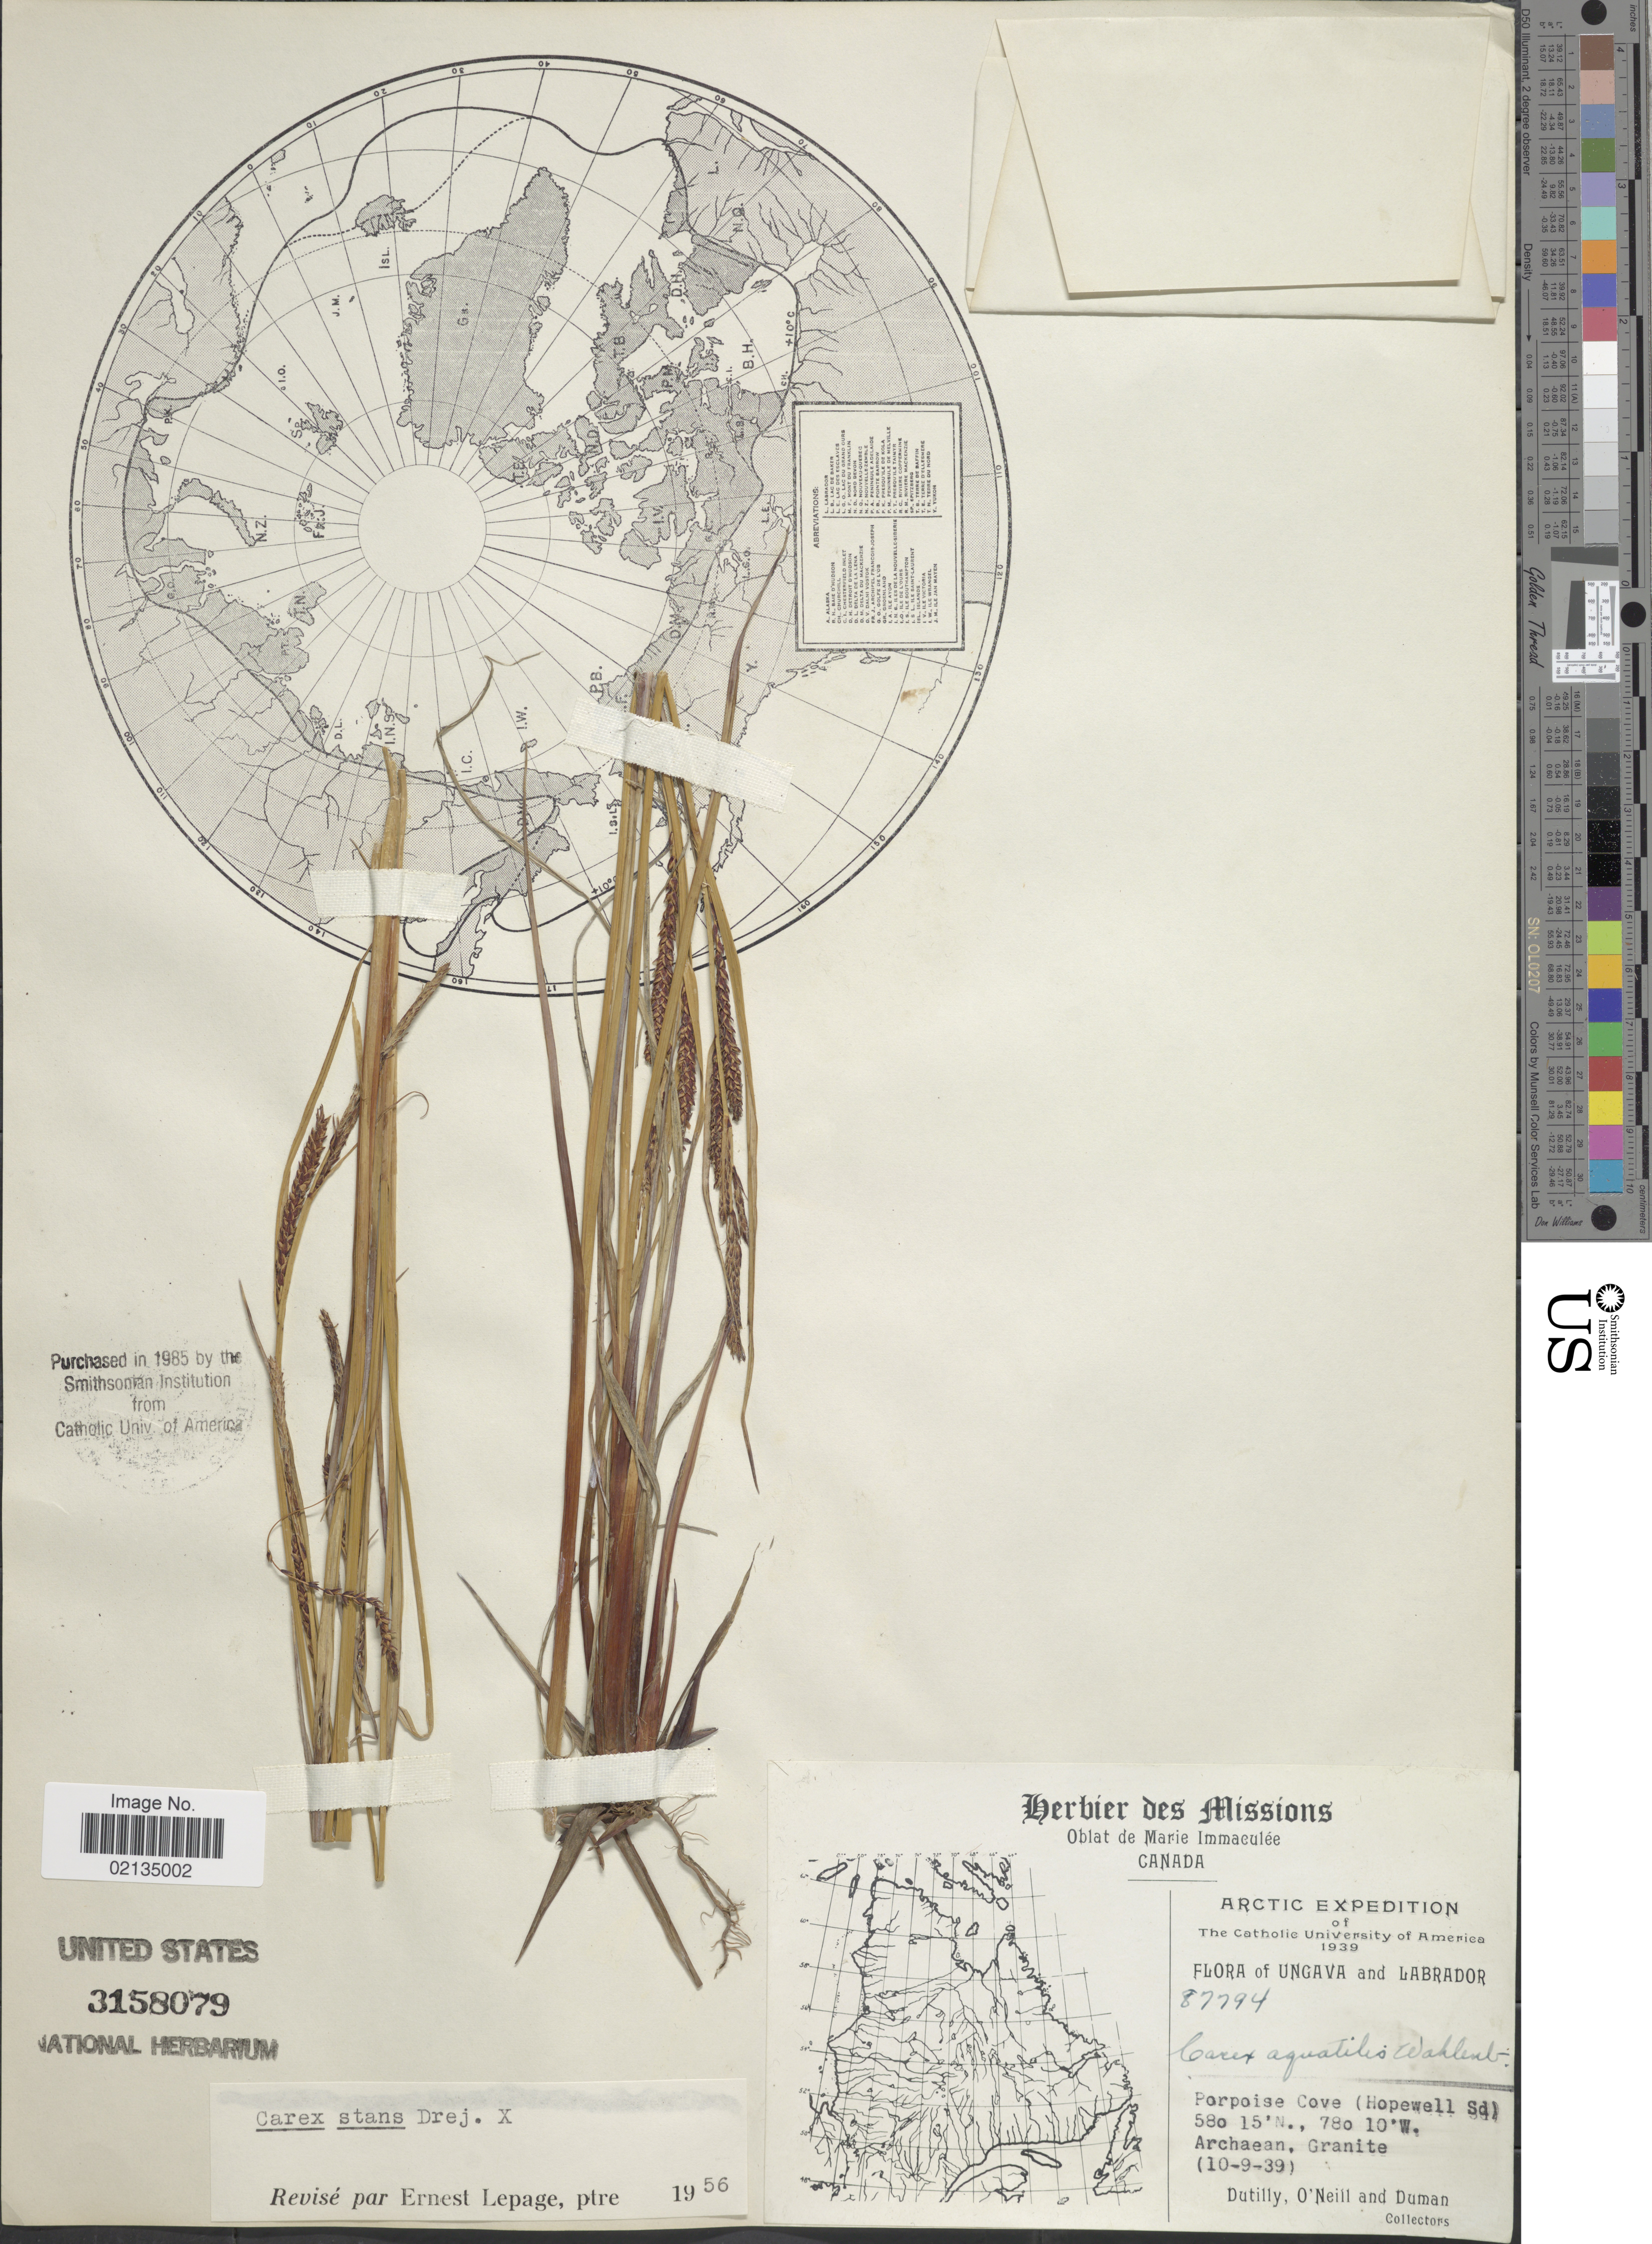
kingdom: Plantae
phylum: Tracheophyta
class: Liliopsida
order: Poales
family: Cyperaceae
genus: Carex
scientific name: Carex aquatilis var. minor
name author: Boott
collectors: -. Dutilly, O' Neill & -. Duman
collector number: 87794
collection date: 1939-09-10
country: Canada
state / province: Newfoundland and Labrador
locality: Arctic, Ungava and Labrador, Porpoise Cove (Hopewell Sd) Archaean, Granite.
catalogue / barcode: US 3158079